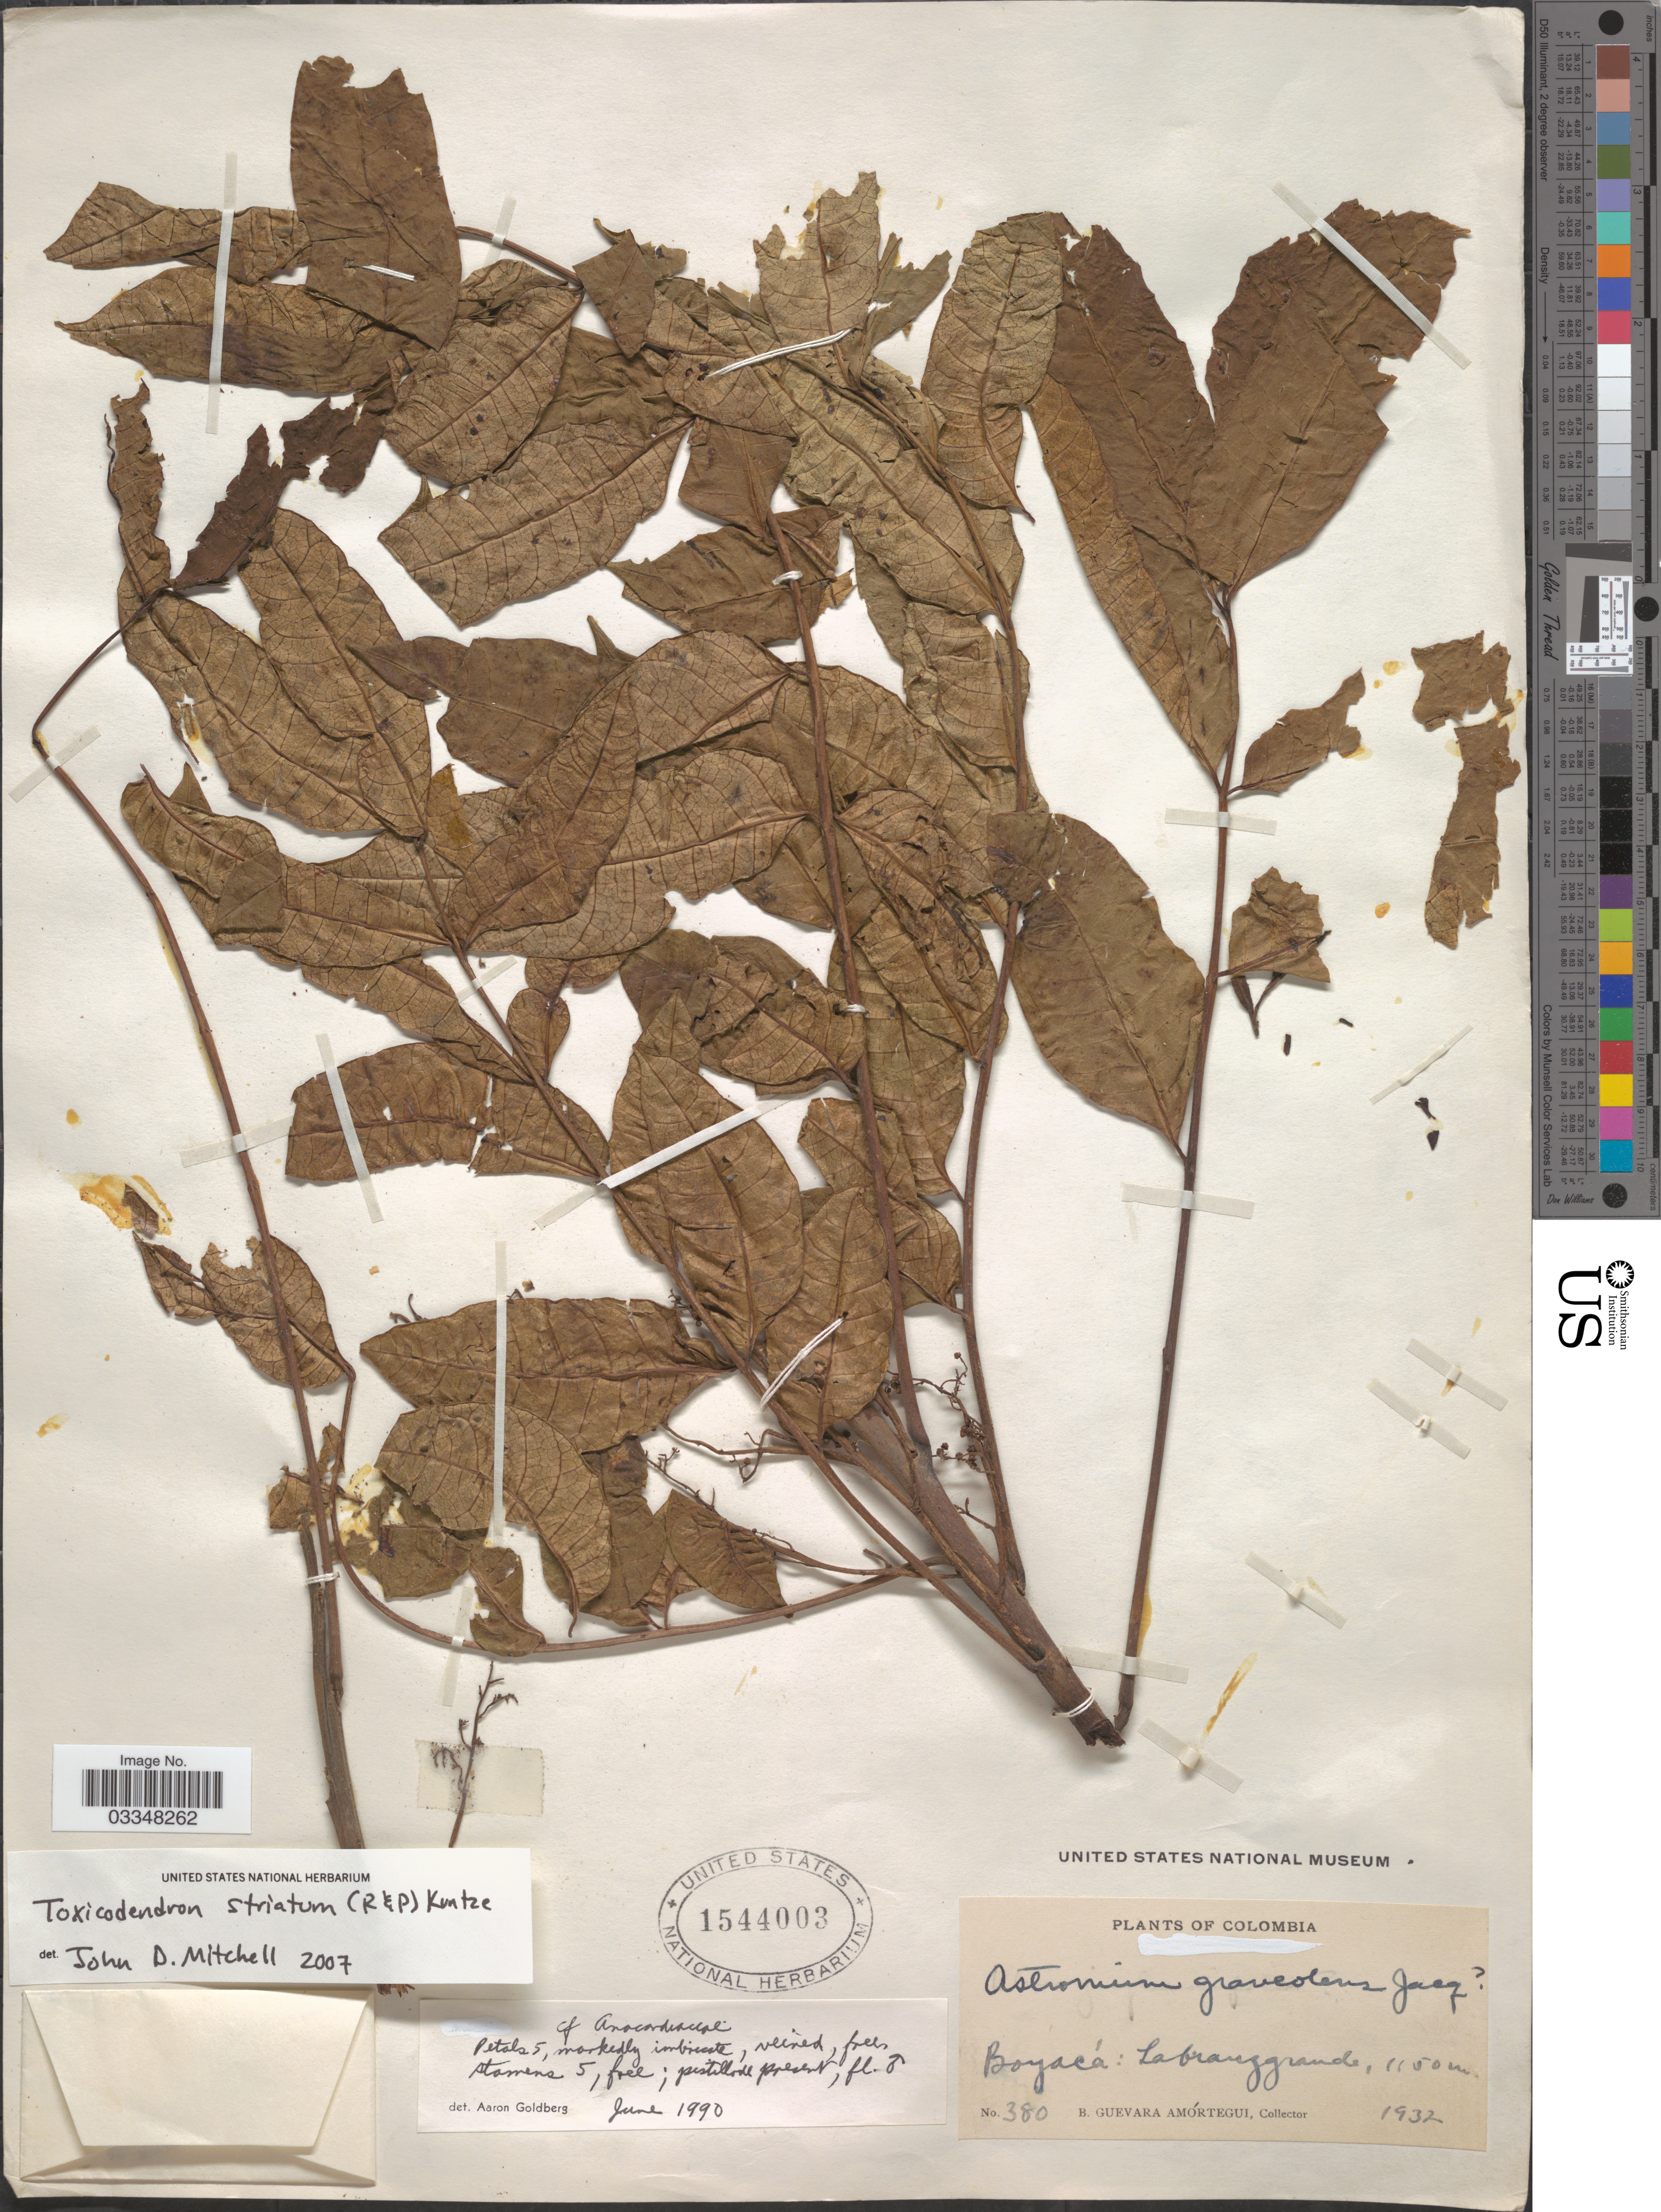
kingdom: Plantae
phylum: Tracheophyta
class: Magnoliopsida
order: Sapindales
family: Anacardiaceae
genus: Toxicodendron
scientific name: Toxicodendron striatum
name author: (Ruiz & Pav.) Kuntze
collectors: B. Guevara Amortegui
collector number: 380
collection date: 1932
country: Colombia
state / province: Boyacá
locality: Labranzgrande.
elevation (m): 1150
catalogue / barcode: US 1544003